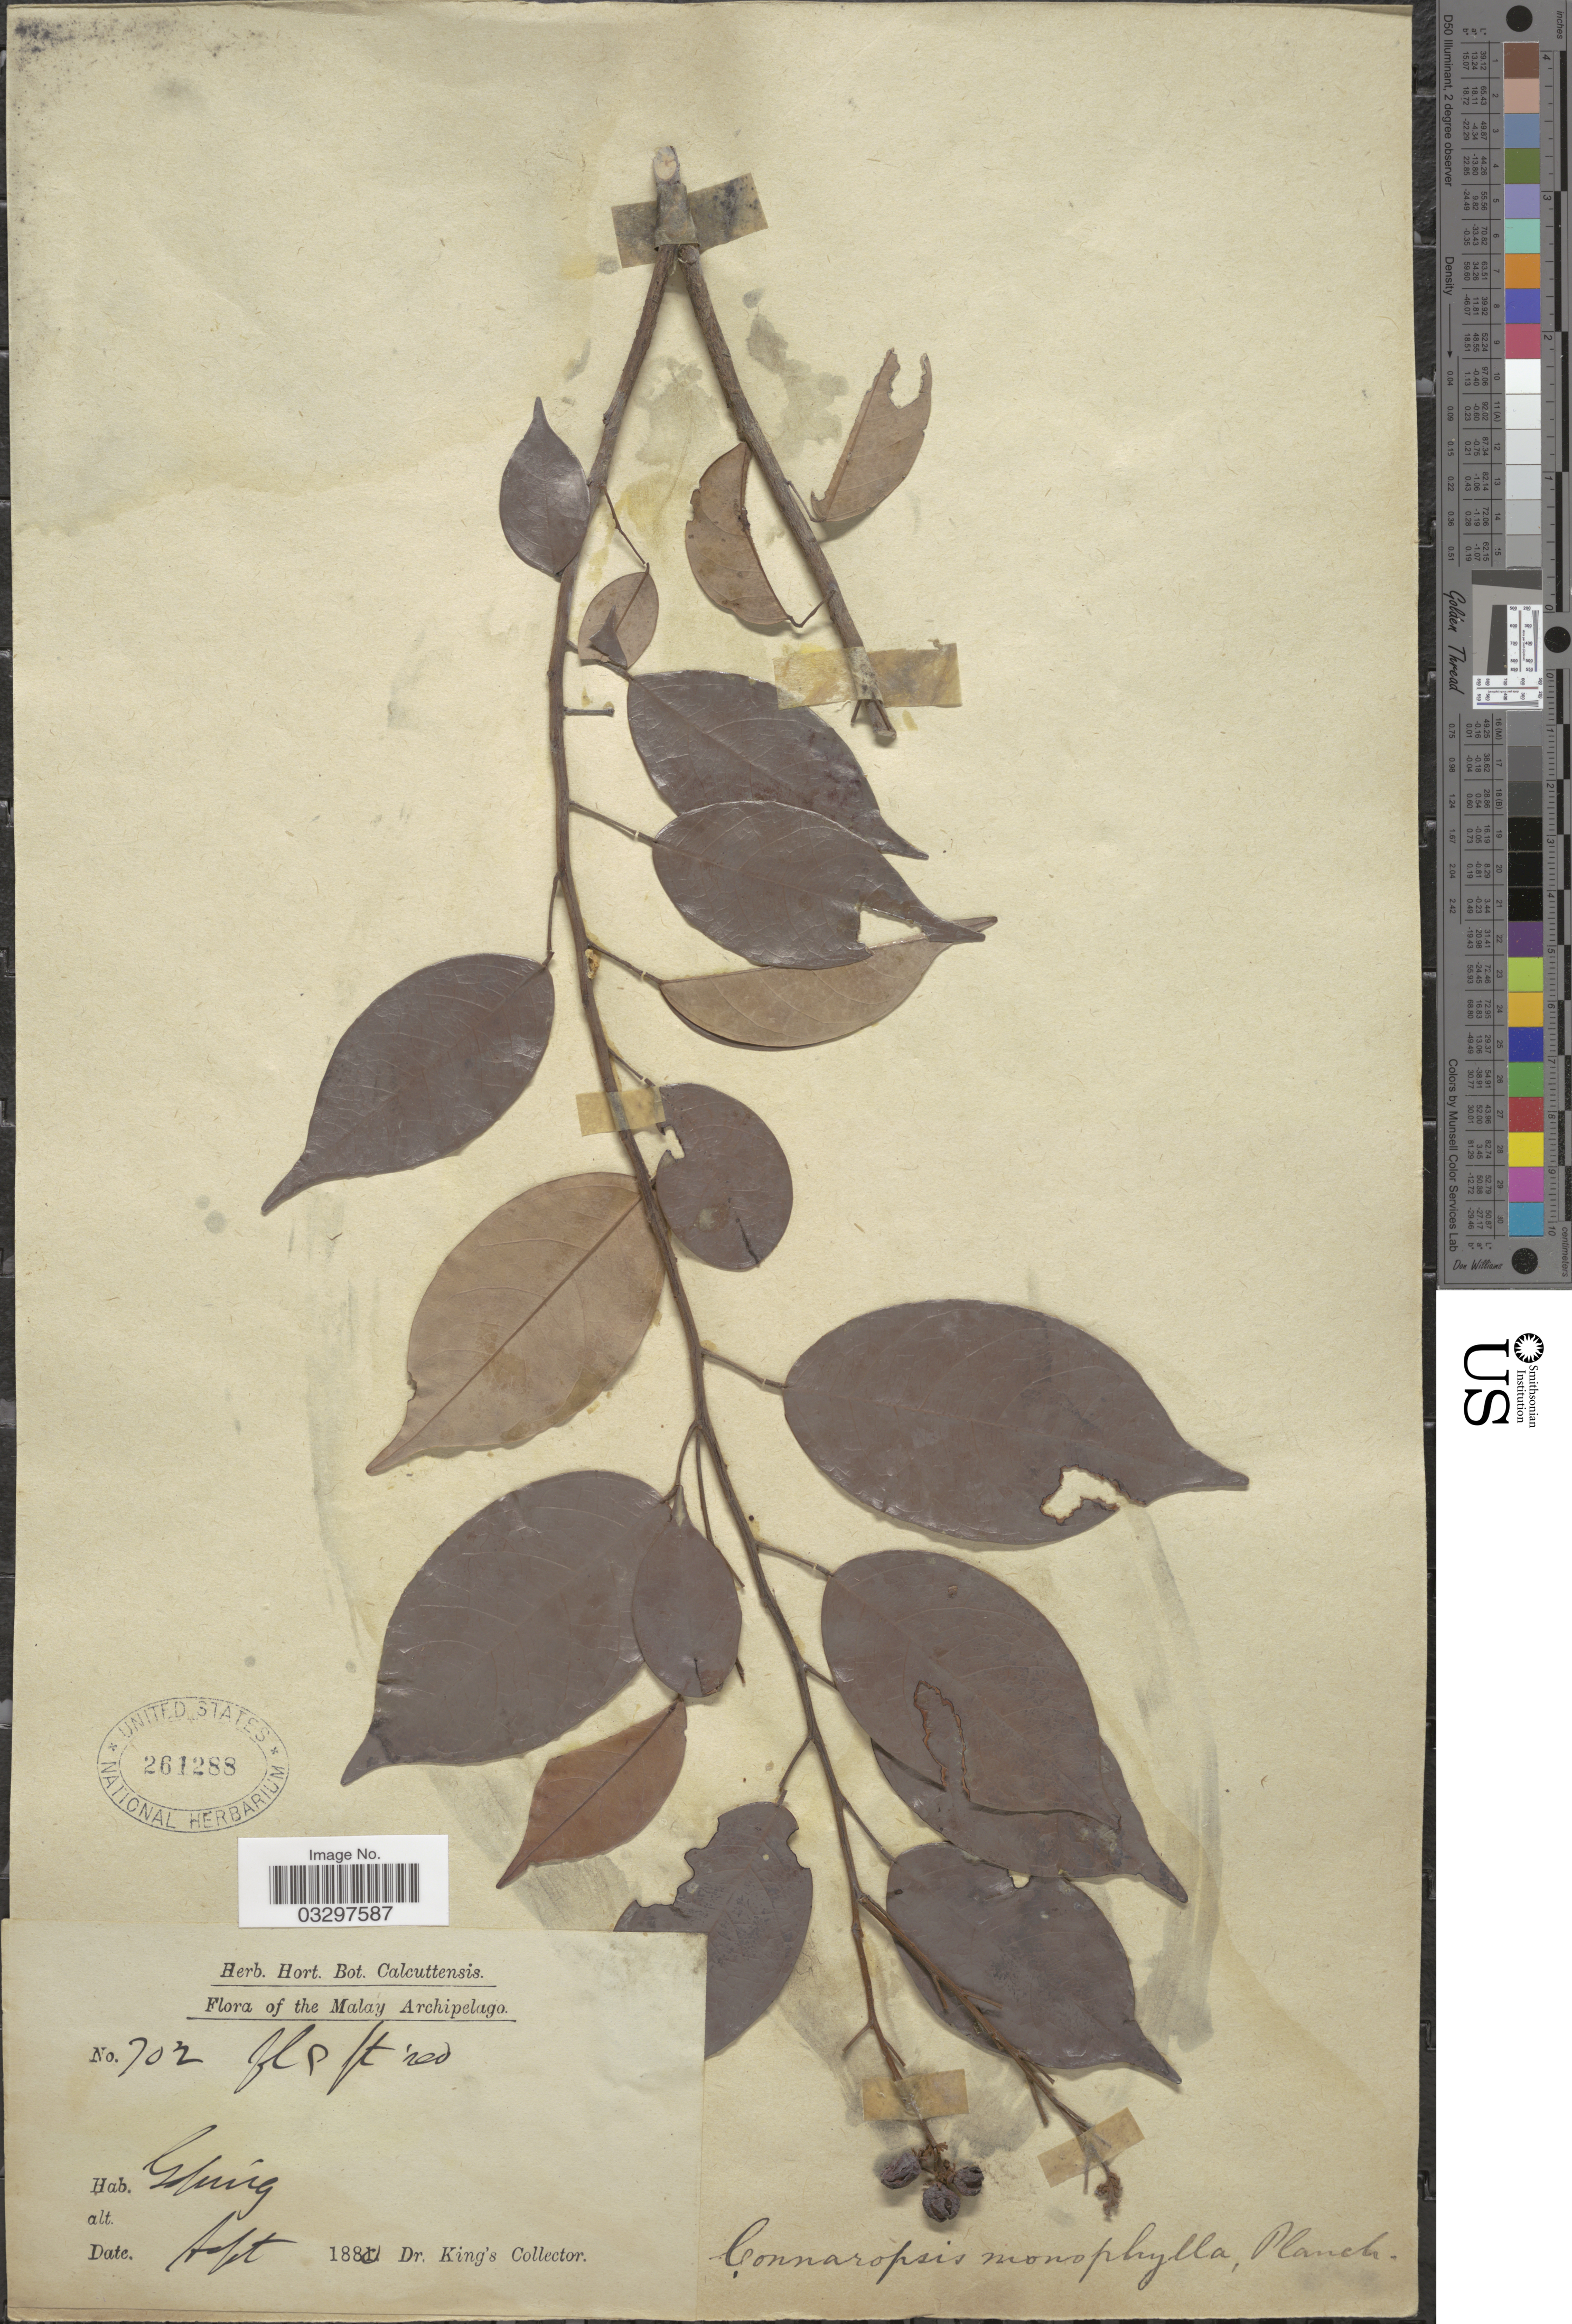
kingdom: Plantae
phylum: Tracheophyta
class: Magnoliopsida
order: Oxalidales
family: Oxalidaceae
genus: Sarcotheca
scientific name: Sarcotheca monophylla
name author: Hallier f.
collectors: Dr. King's collector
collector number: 702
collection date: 1880-09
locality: Malay Archipelago. [illegible text].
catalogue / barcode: US 261288